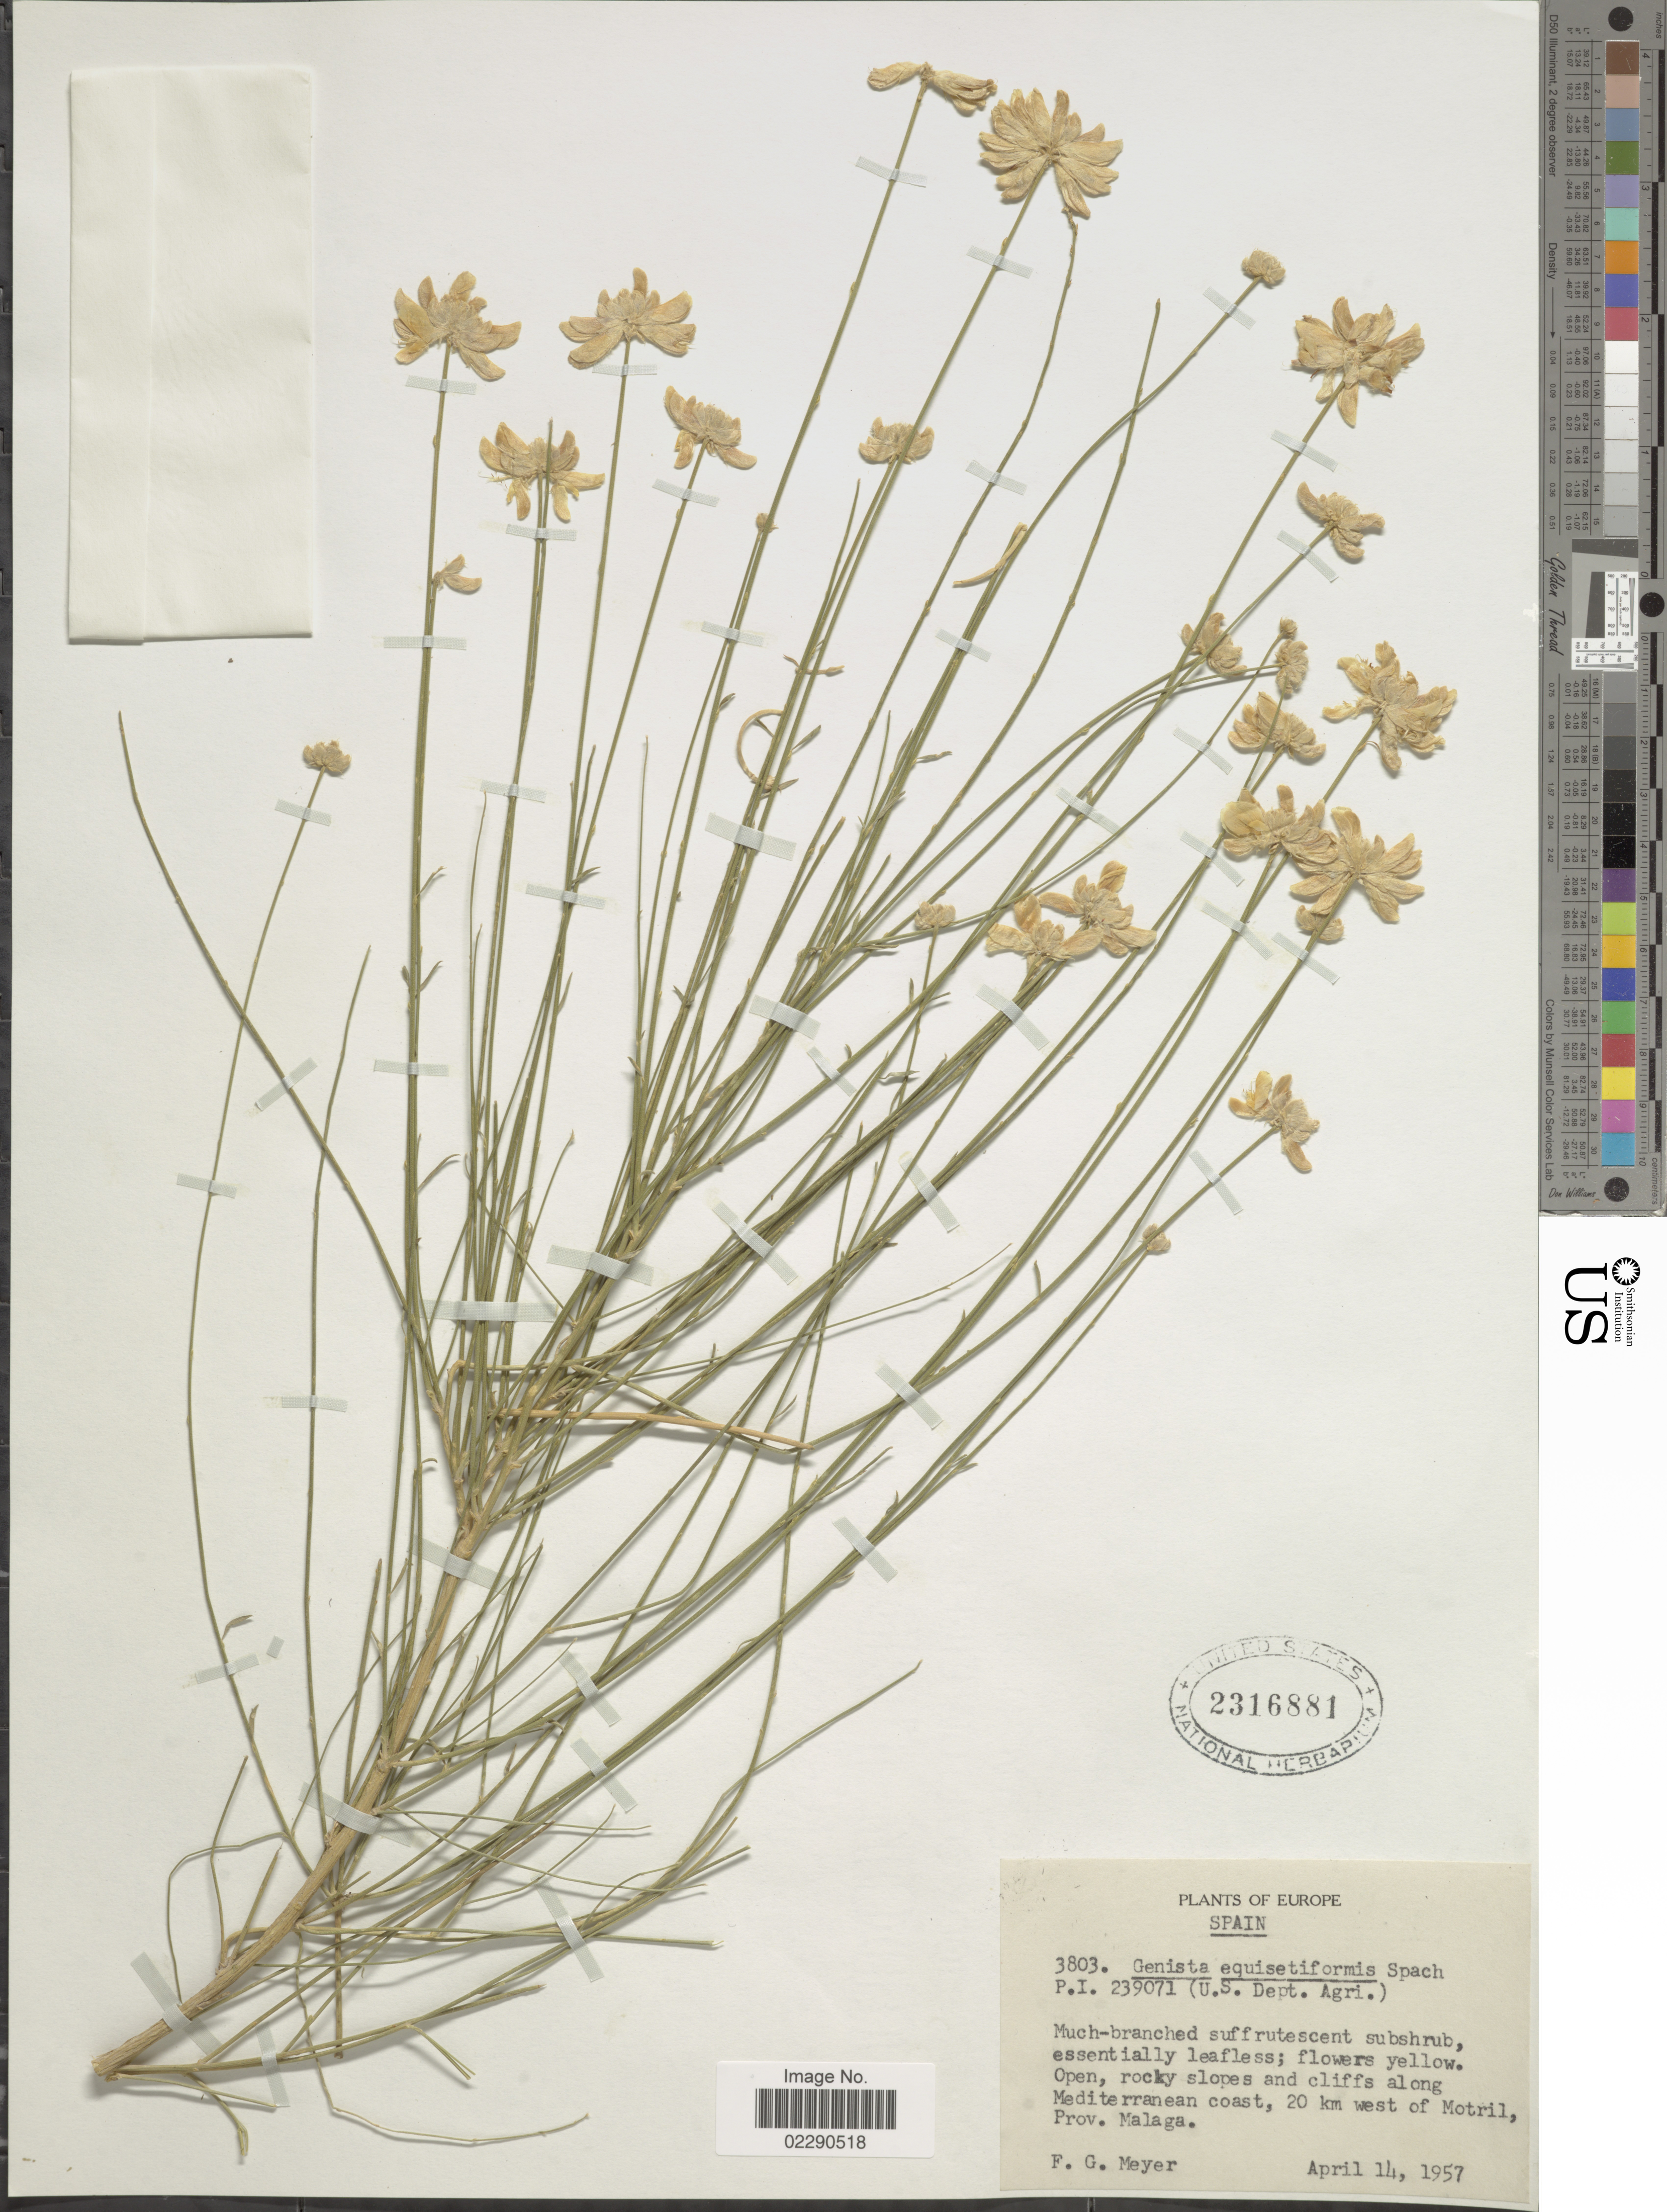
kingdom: Plantae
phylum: Tracheophyta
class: Magnoliopsida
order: Fabales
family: Fabaceae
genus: Genista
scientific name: Genista umbellata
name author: (L'Hér.) Poir.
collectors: F. G. Meyer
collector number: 3803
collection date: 1957-04-14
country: Spain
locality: Europe, along Mediterranean coast, 20 km west of Motril, Prov. Malaga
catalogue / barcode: US 2316881